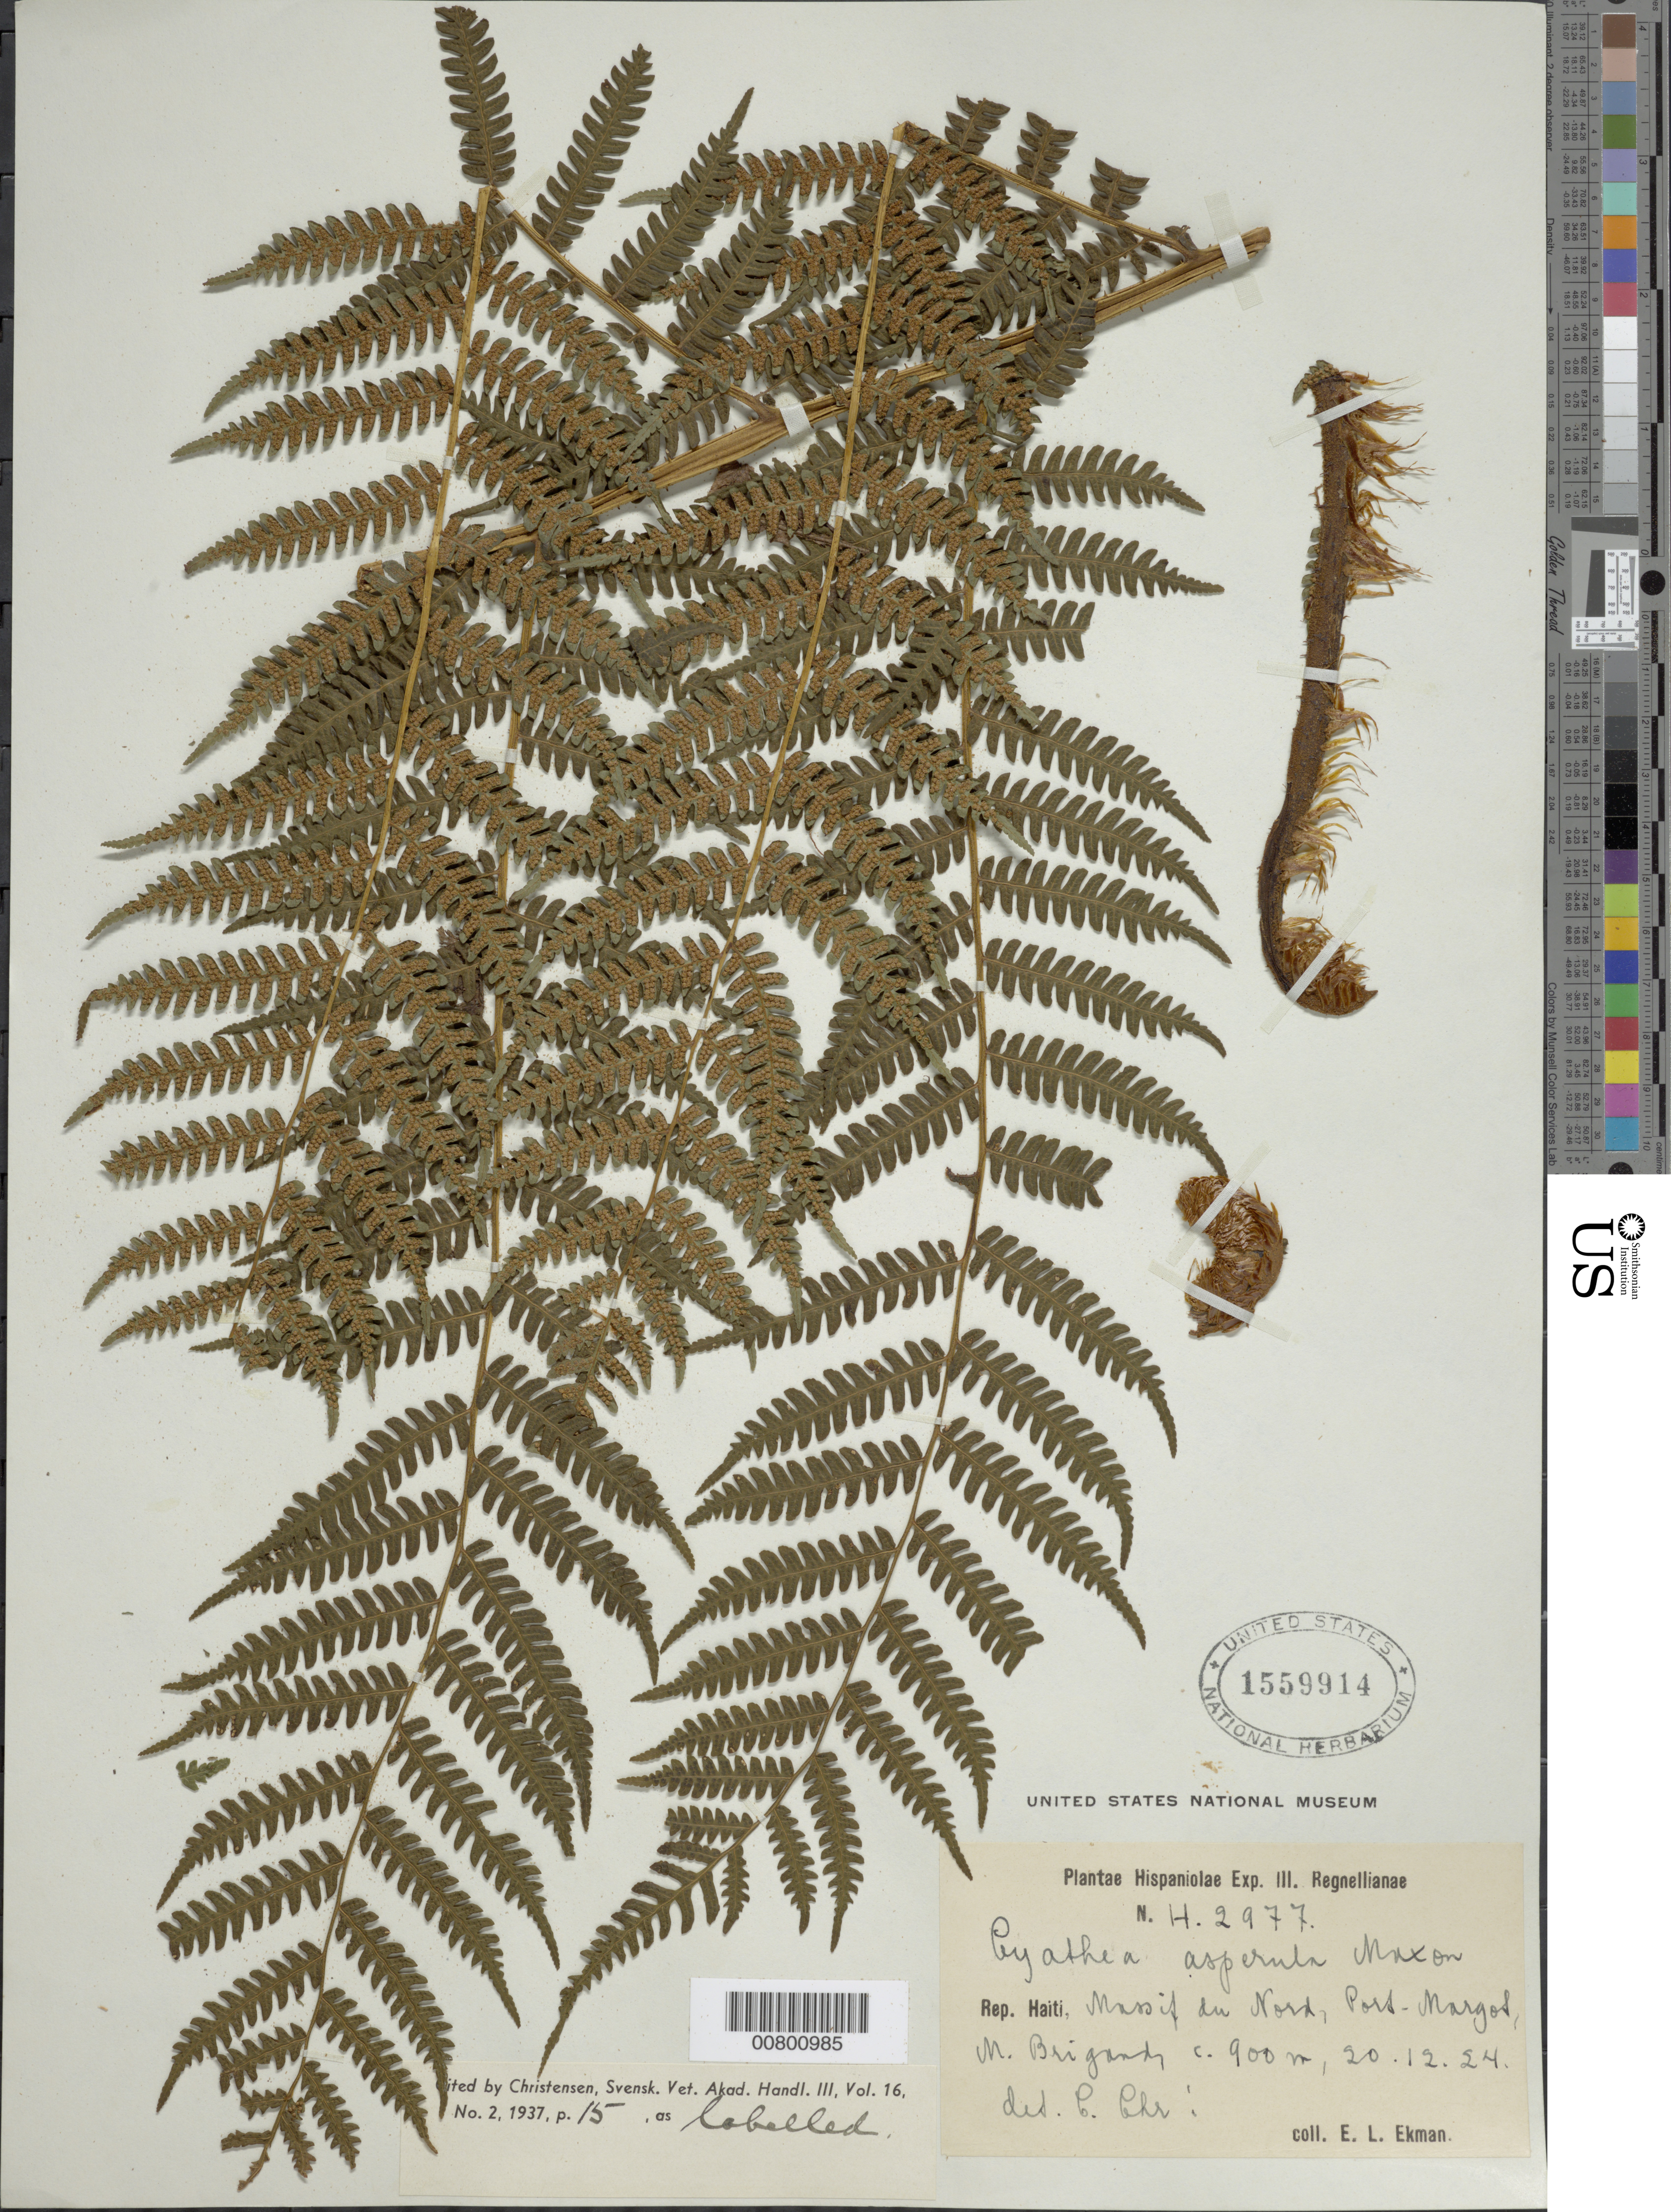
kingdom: Plantae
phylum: Tracheophyta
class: Polypodiopsida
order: Cyatheales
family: Cyatheaceae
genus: Cyathea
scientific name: Cyathea furfuracea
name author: Christ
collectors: E. L. Ekman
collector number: H 2977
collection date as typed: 20 Dec 1924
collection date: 1924-12-20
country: Haiti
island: Hispaniola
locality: Massif du Nord, Port Margot, M. Brigand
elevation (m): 900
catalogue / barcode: US 1559914